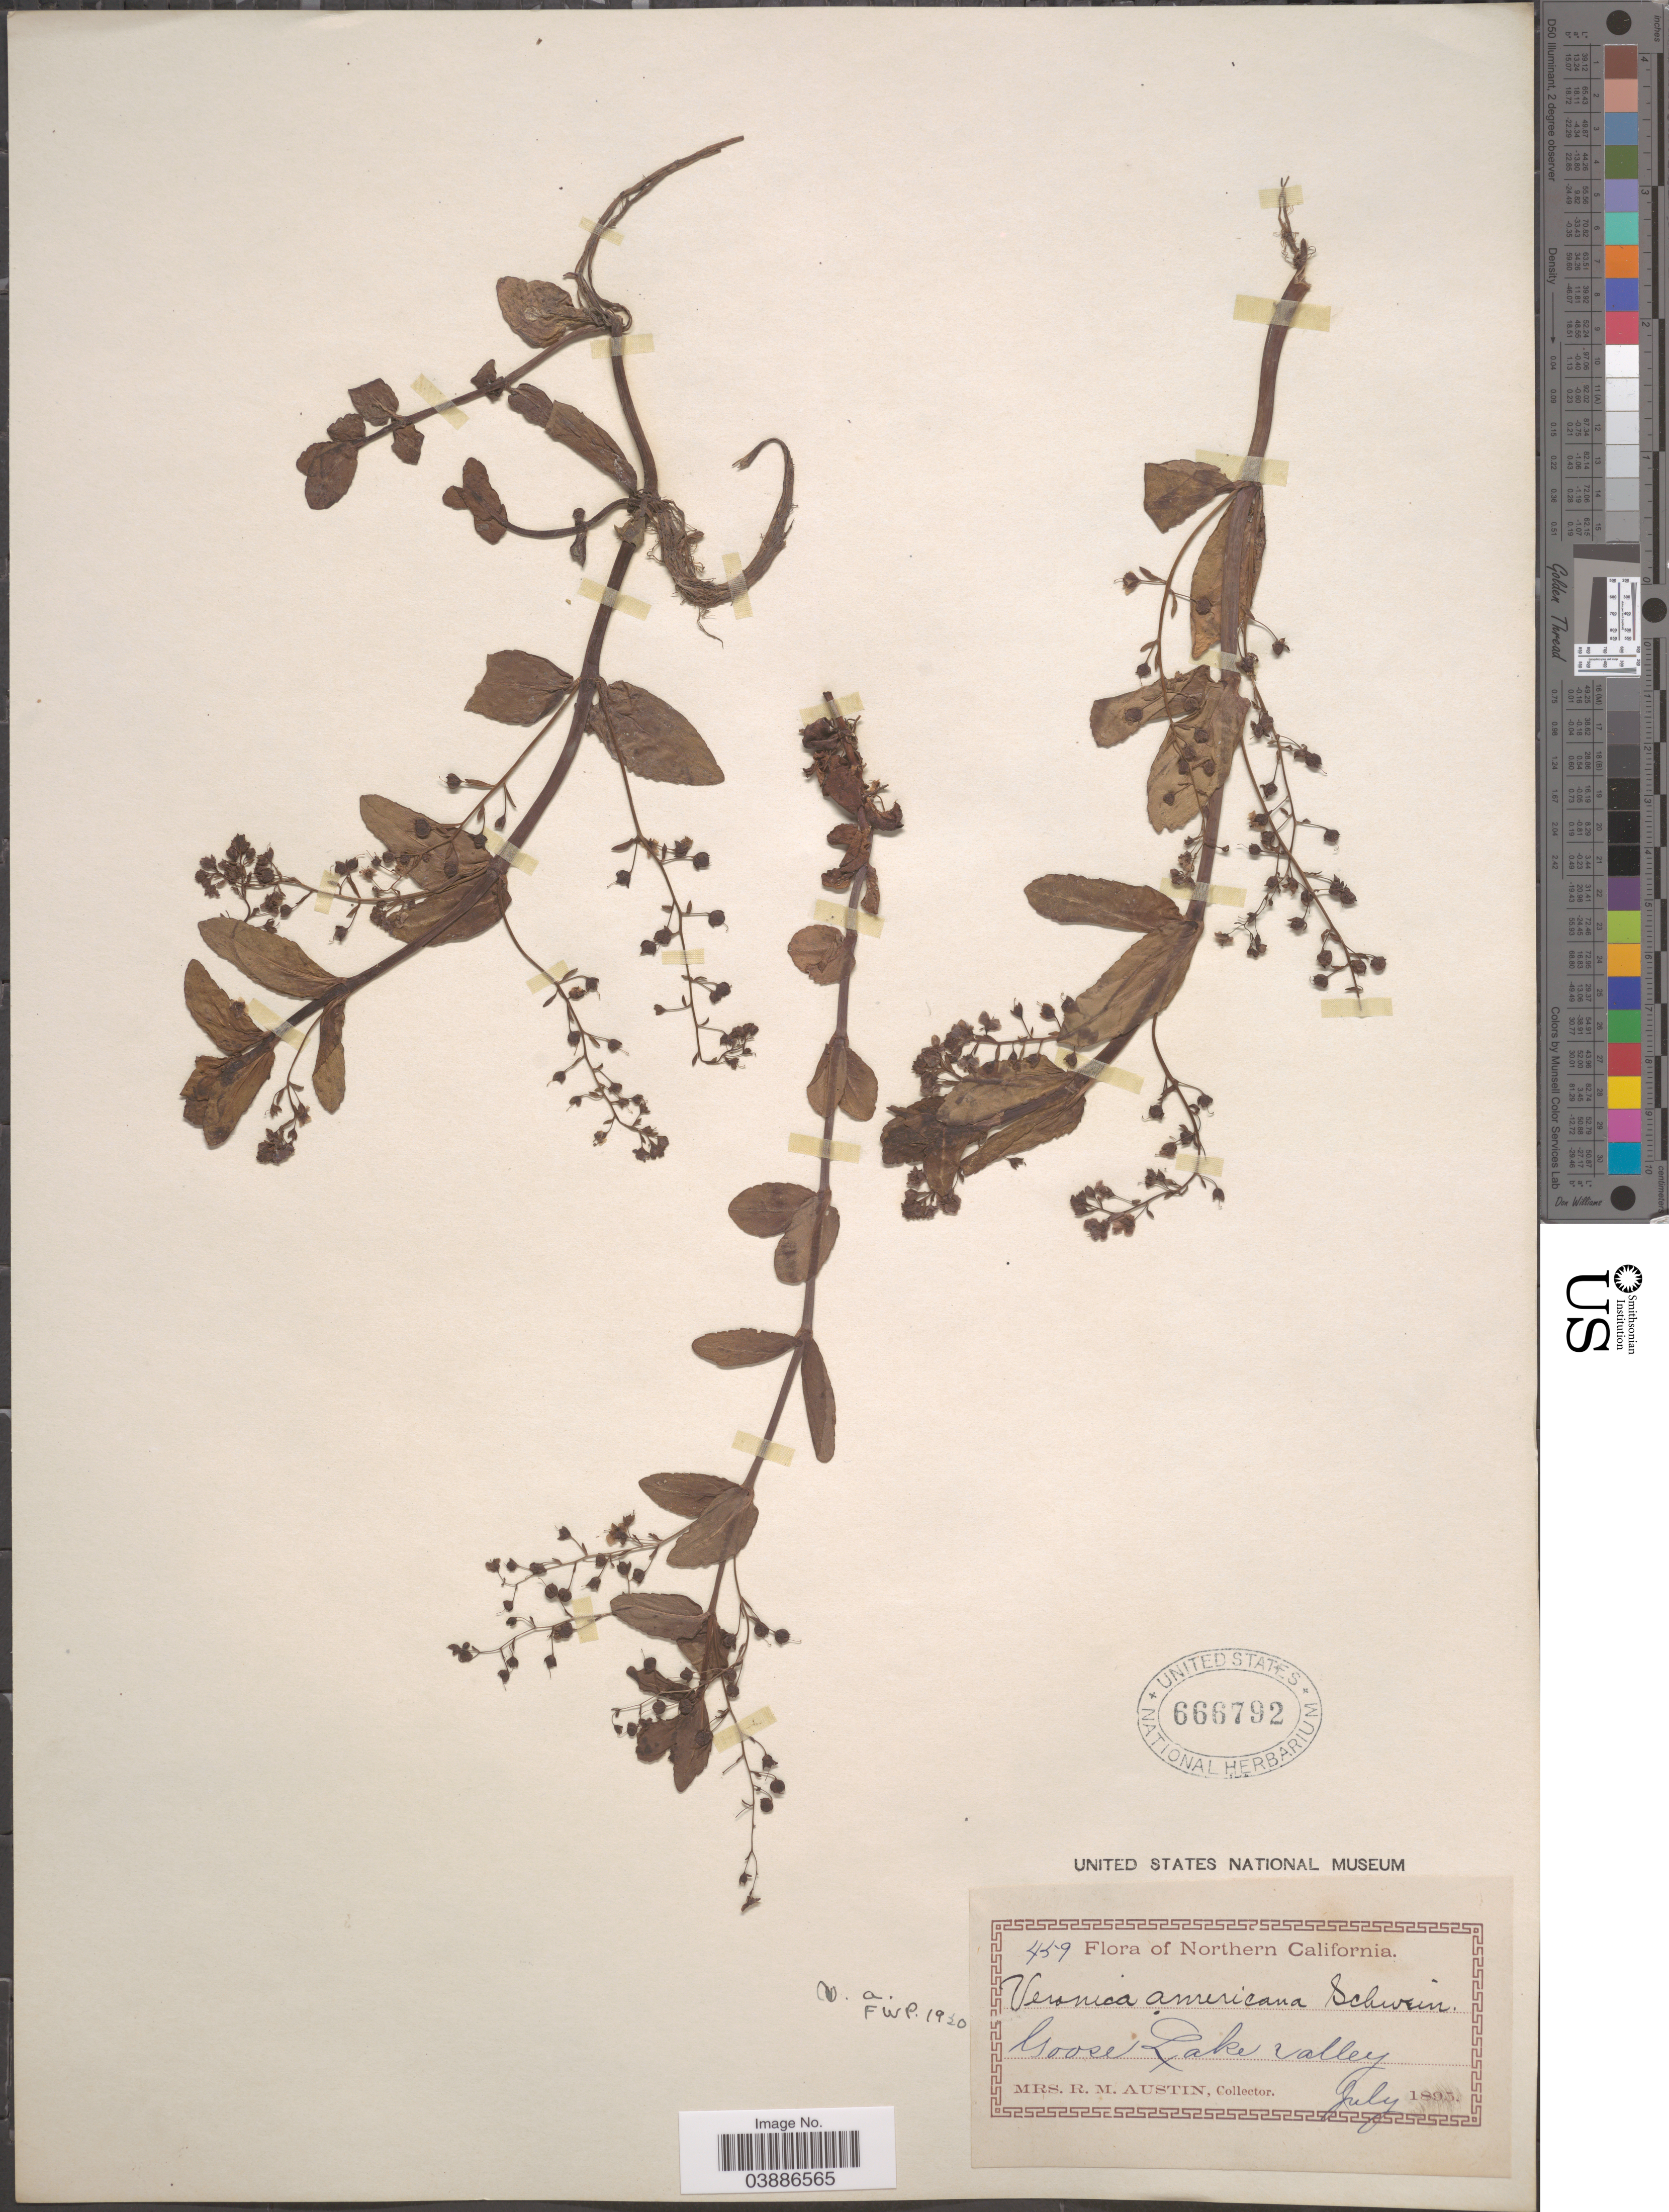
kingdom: Plantae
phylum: Tracheophyta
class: Magnoliopsida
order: Lamiales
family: Plantaginaceae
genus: Veronica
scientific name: Veronica americana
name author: Schwein. ex Benth.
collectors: R. Austin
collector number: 459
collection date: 1895-07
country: United States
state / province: California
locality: Northern California. Goose Lake Valley.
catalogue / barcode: US 666792